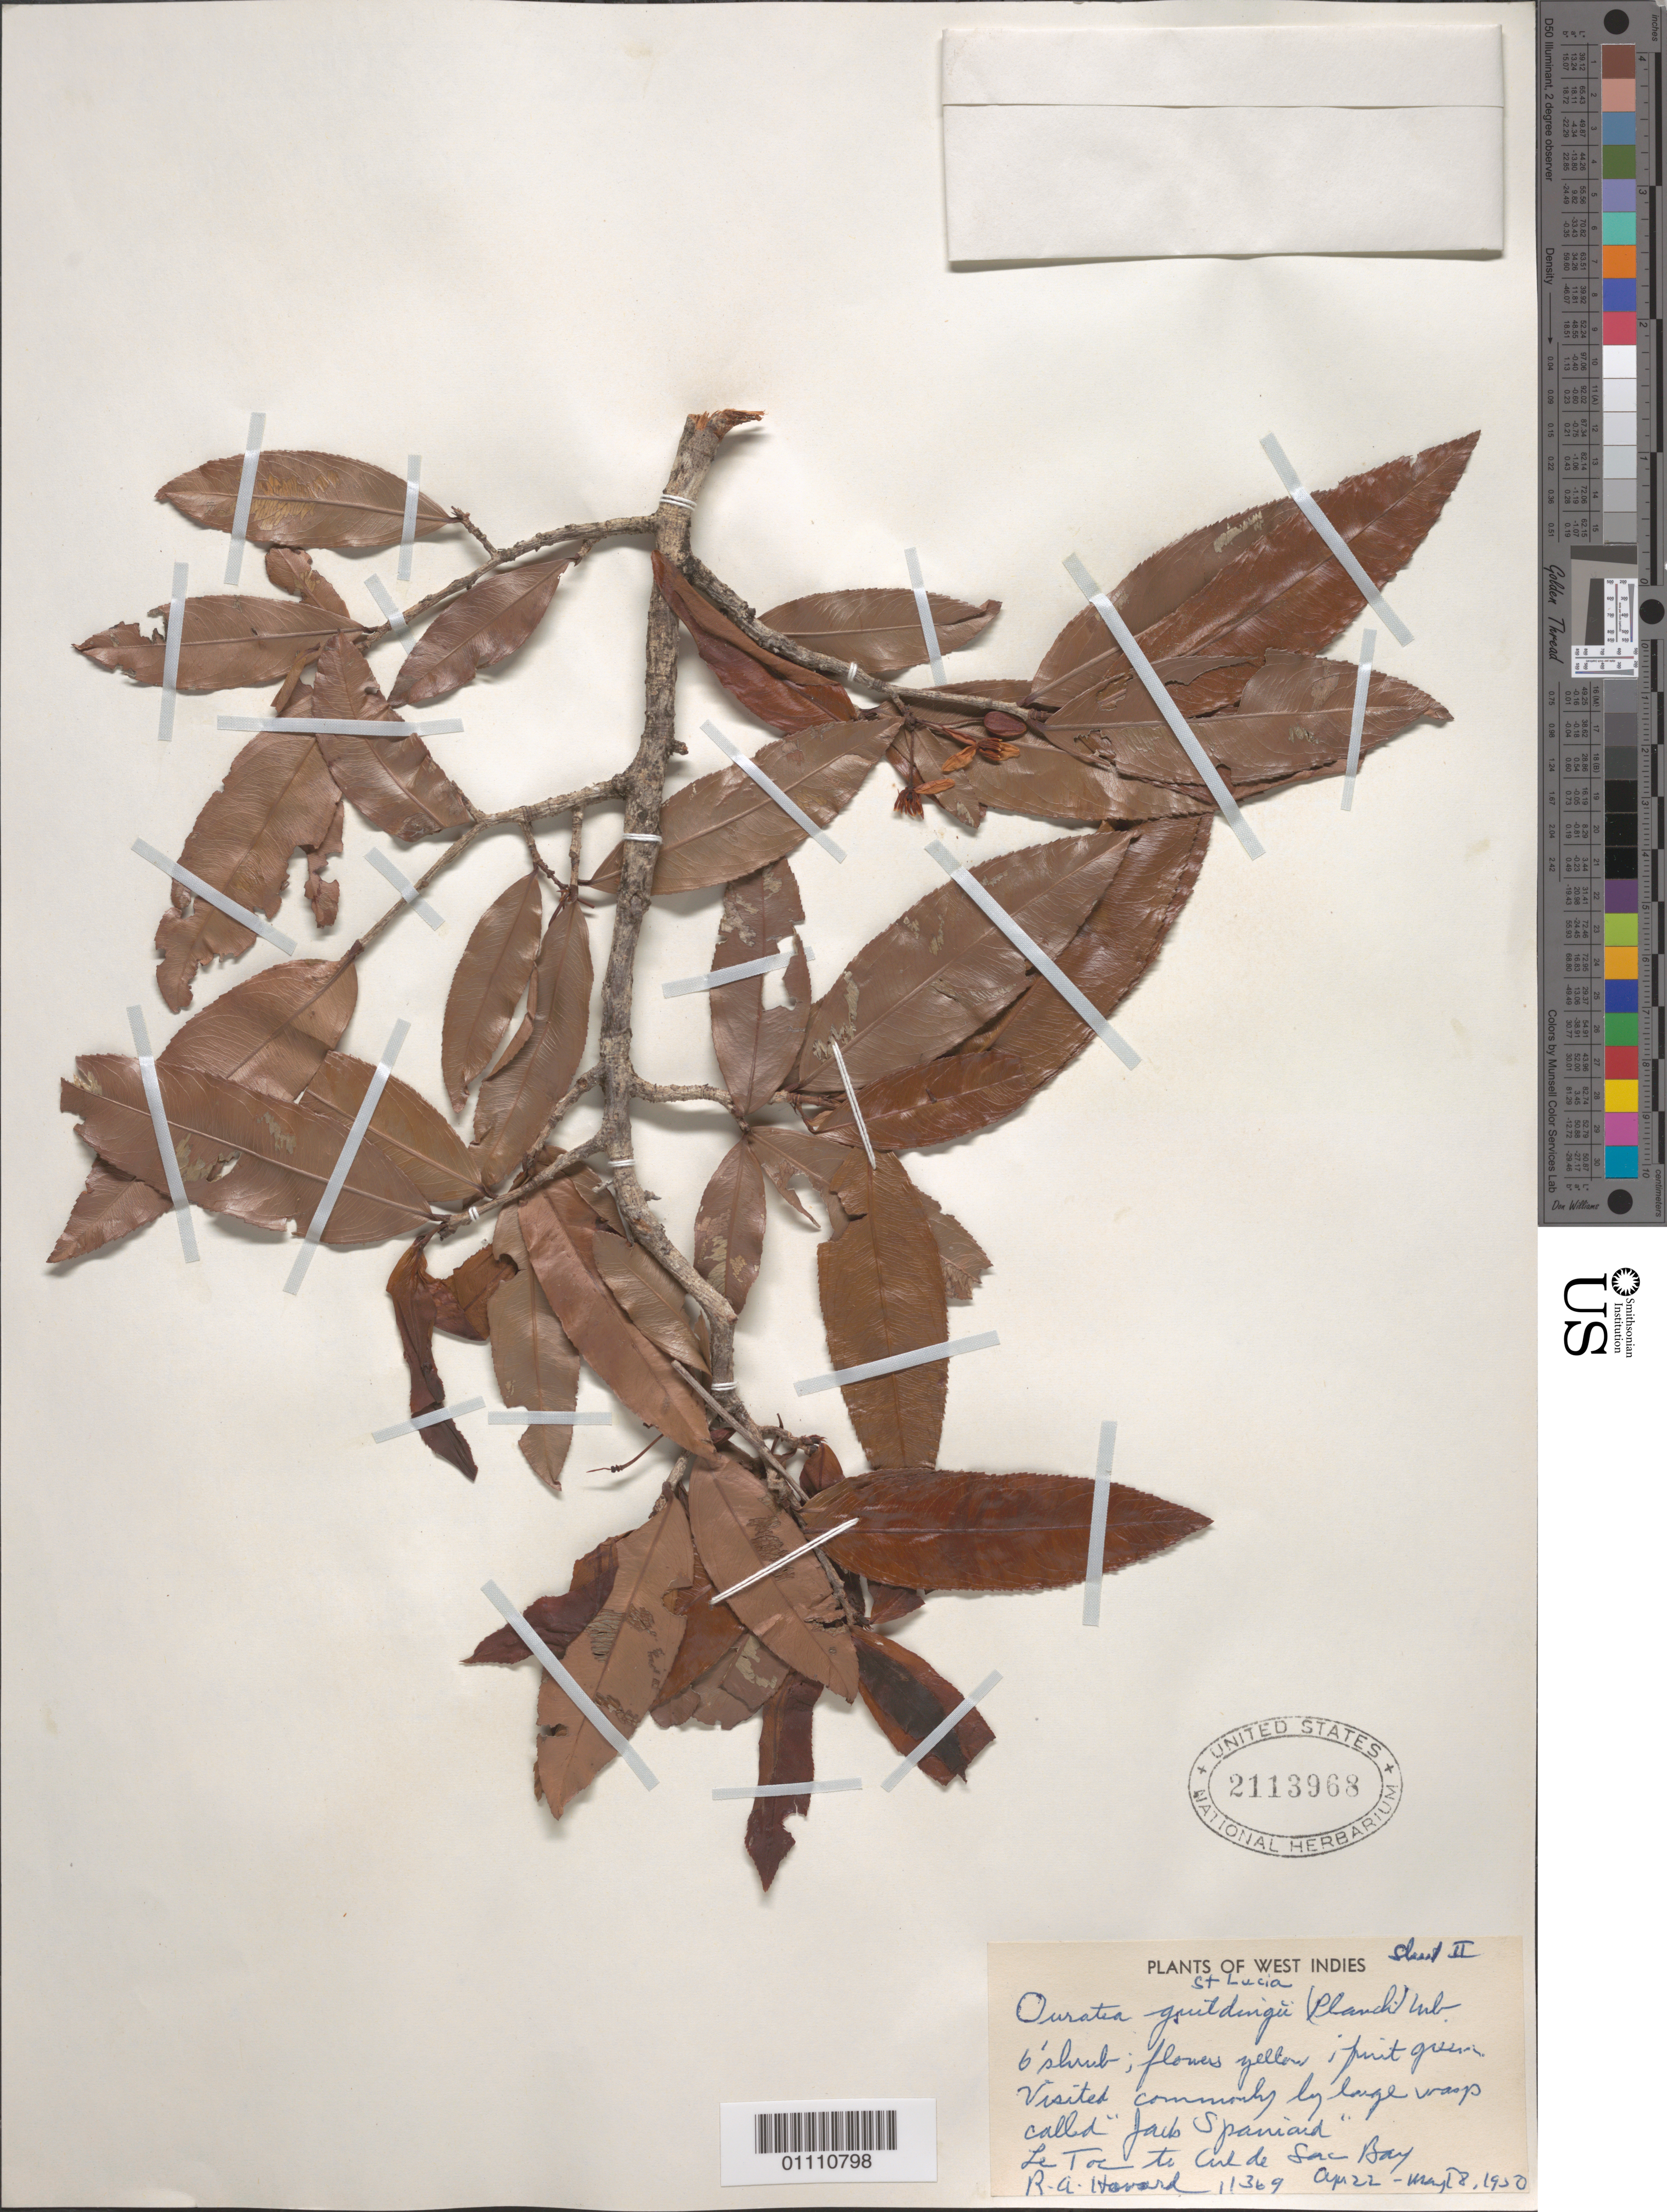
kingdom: Plantae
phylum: Tracheophyta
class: Magnoliopsida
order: Malpighiales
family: Ochnaceae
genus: Ouratea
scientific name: Ouratea guildingii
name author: (Planch.) Urb.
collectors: R. A. Howard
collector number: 11369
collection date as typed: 22 Apr 1950 to 18 May 1950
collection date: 1950-04-22/1950-05-18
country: St. Lucia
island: St. Lucia I.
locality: Le Toc to Cul de Sac Bay.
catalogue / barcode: US 2113968